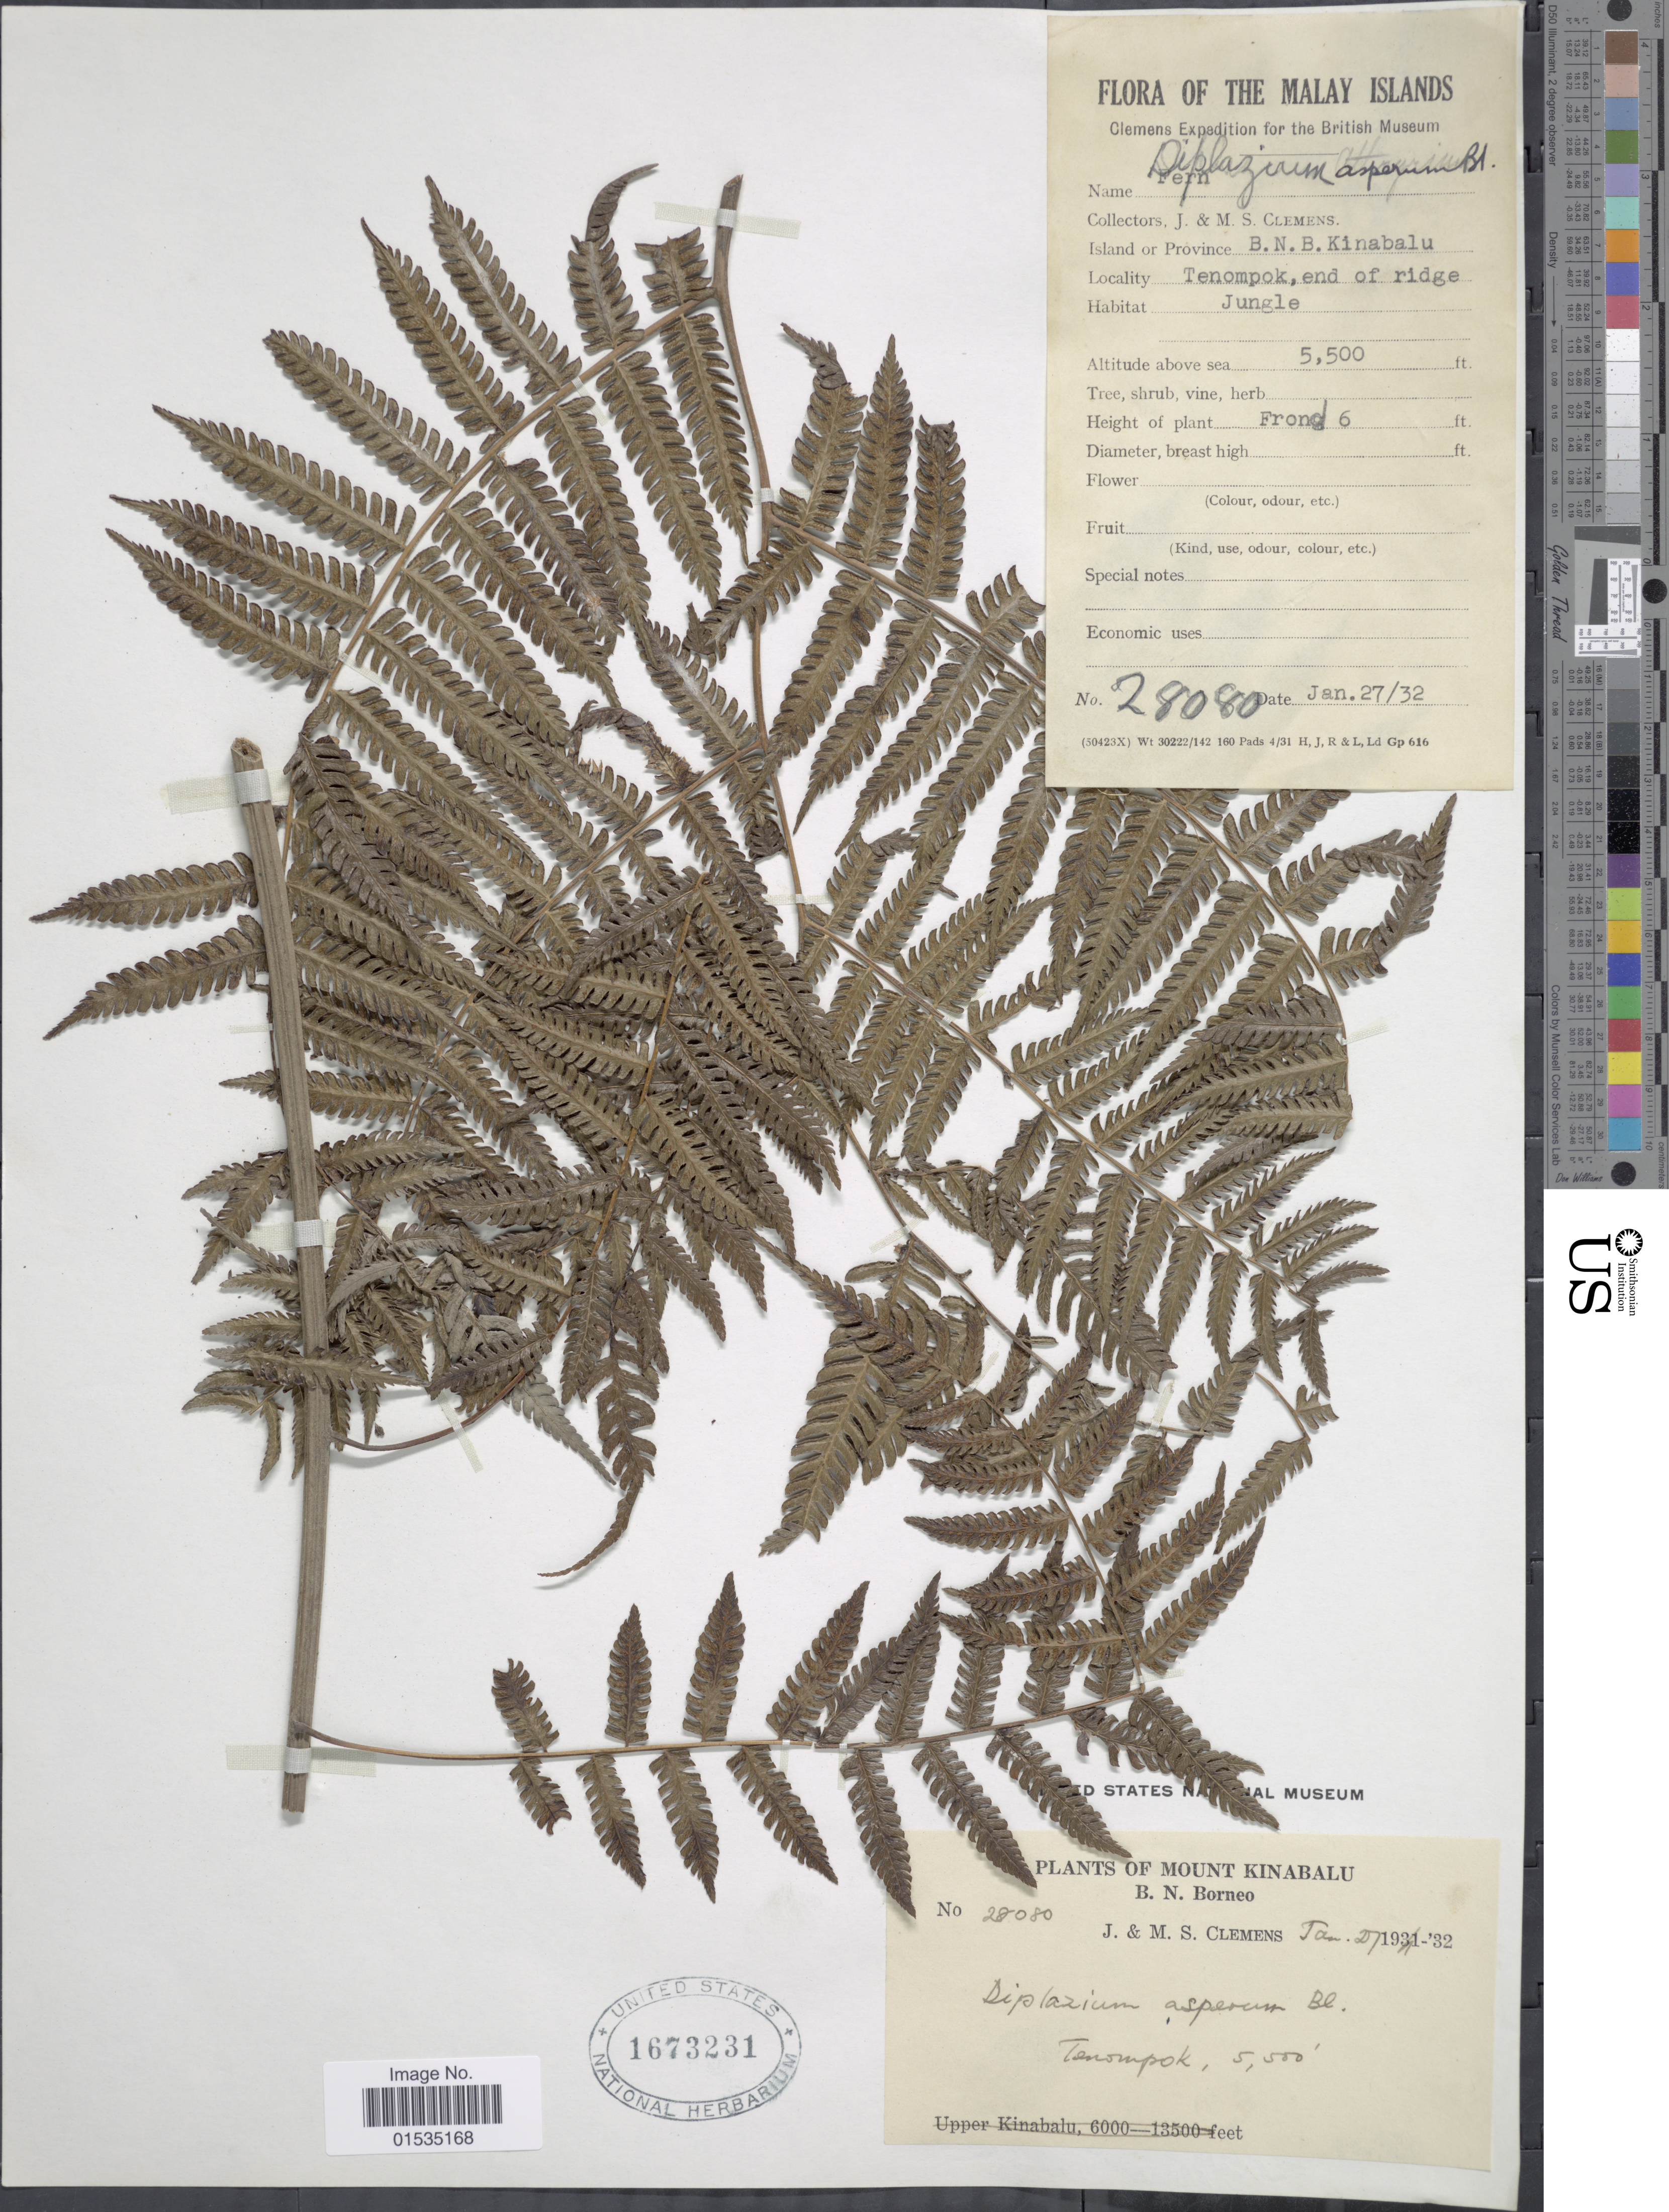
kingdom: Plantae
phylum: Tracheophyta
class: Polypodiopsida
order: Polypodiales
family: Athyriaceae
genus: Diplazium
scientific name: Diplazium polypodioides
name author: Blume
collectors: J. Clemens & M. S. Clemens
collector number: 28080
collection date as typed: Transcribed d/m/y: 27/1/32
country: Malaysia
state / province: Sabah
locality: B.N.B. Kinabalu, Tenompok, nd of ridge, Jungle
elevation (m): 1676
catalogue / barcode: US 1673231